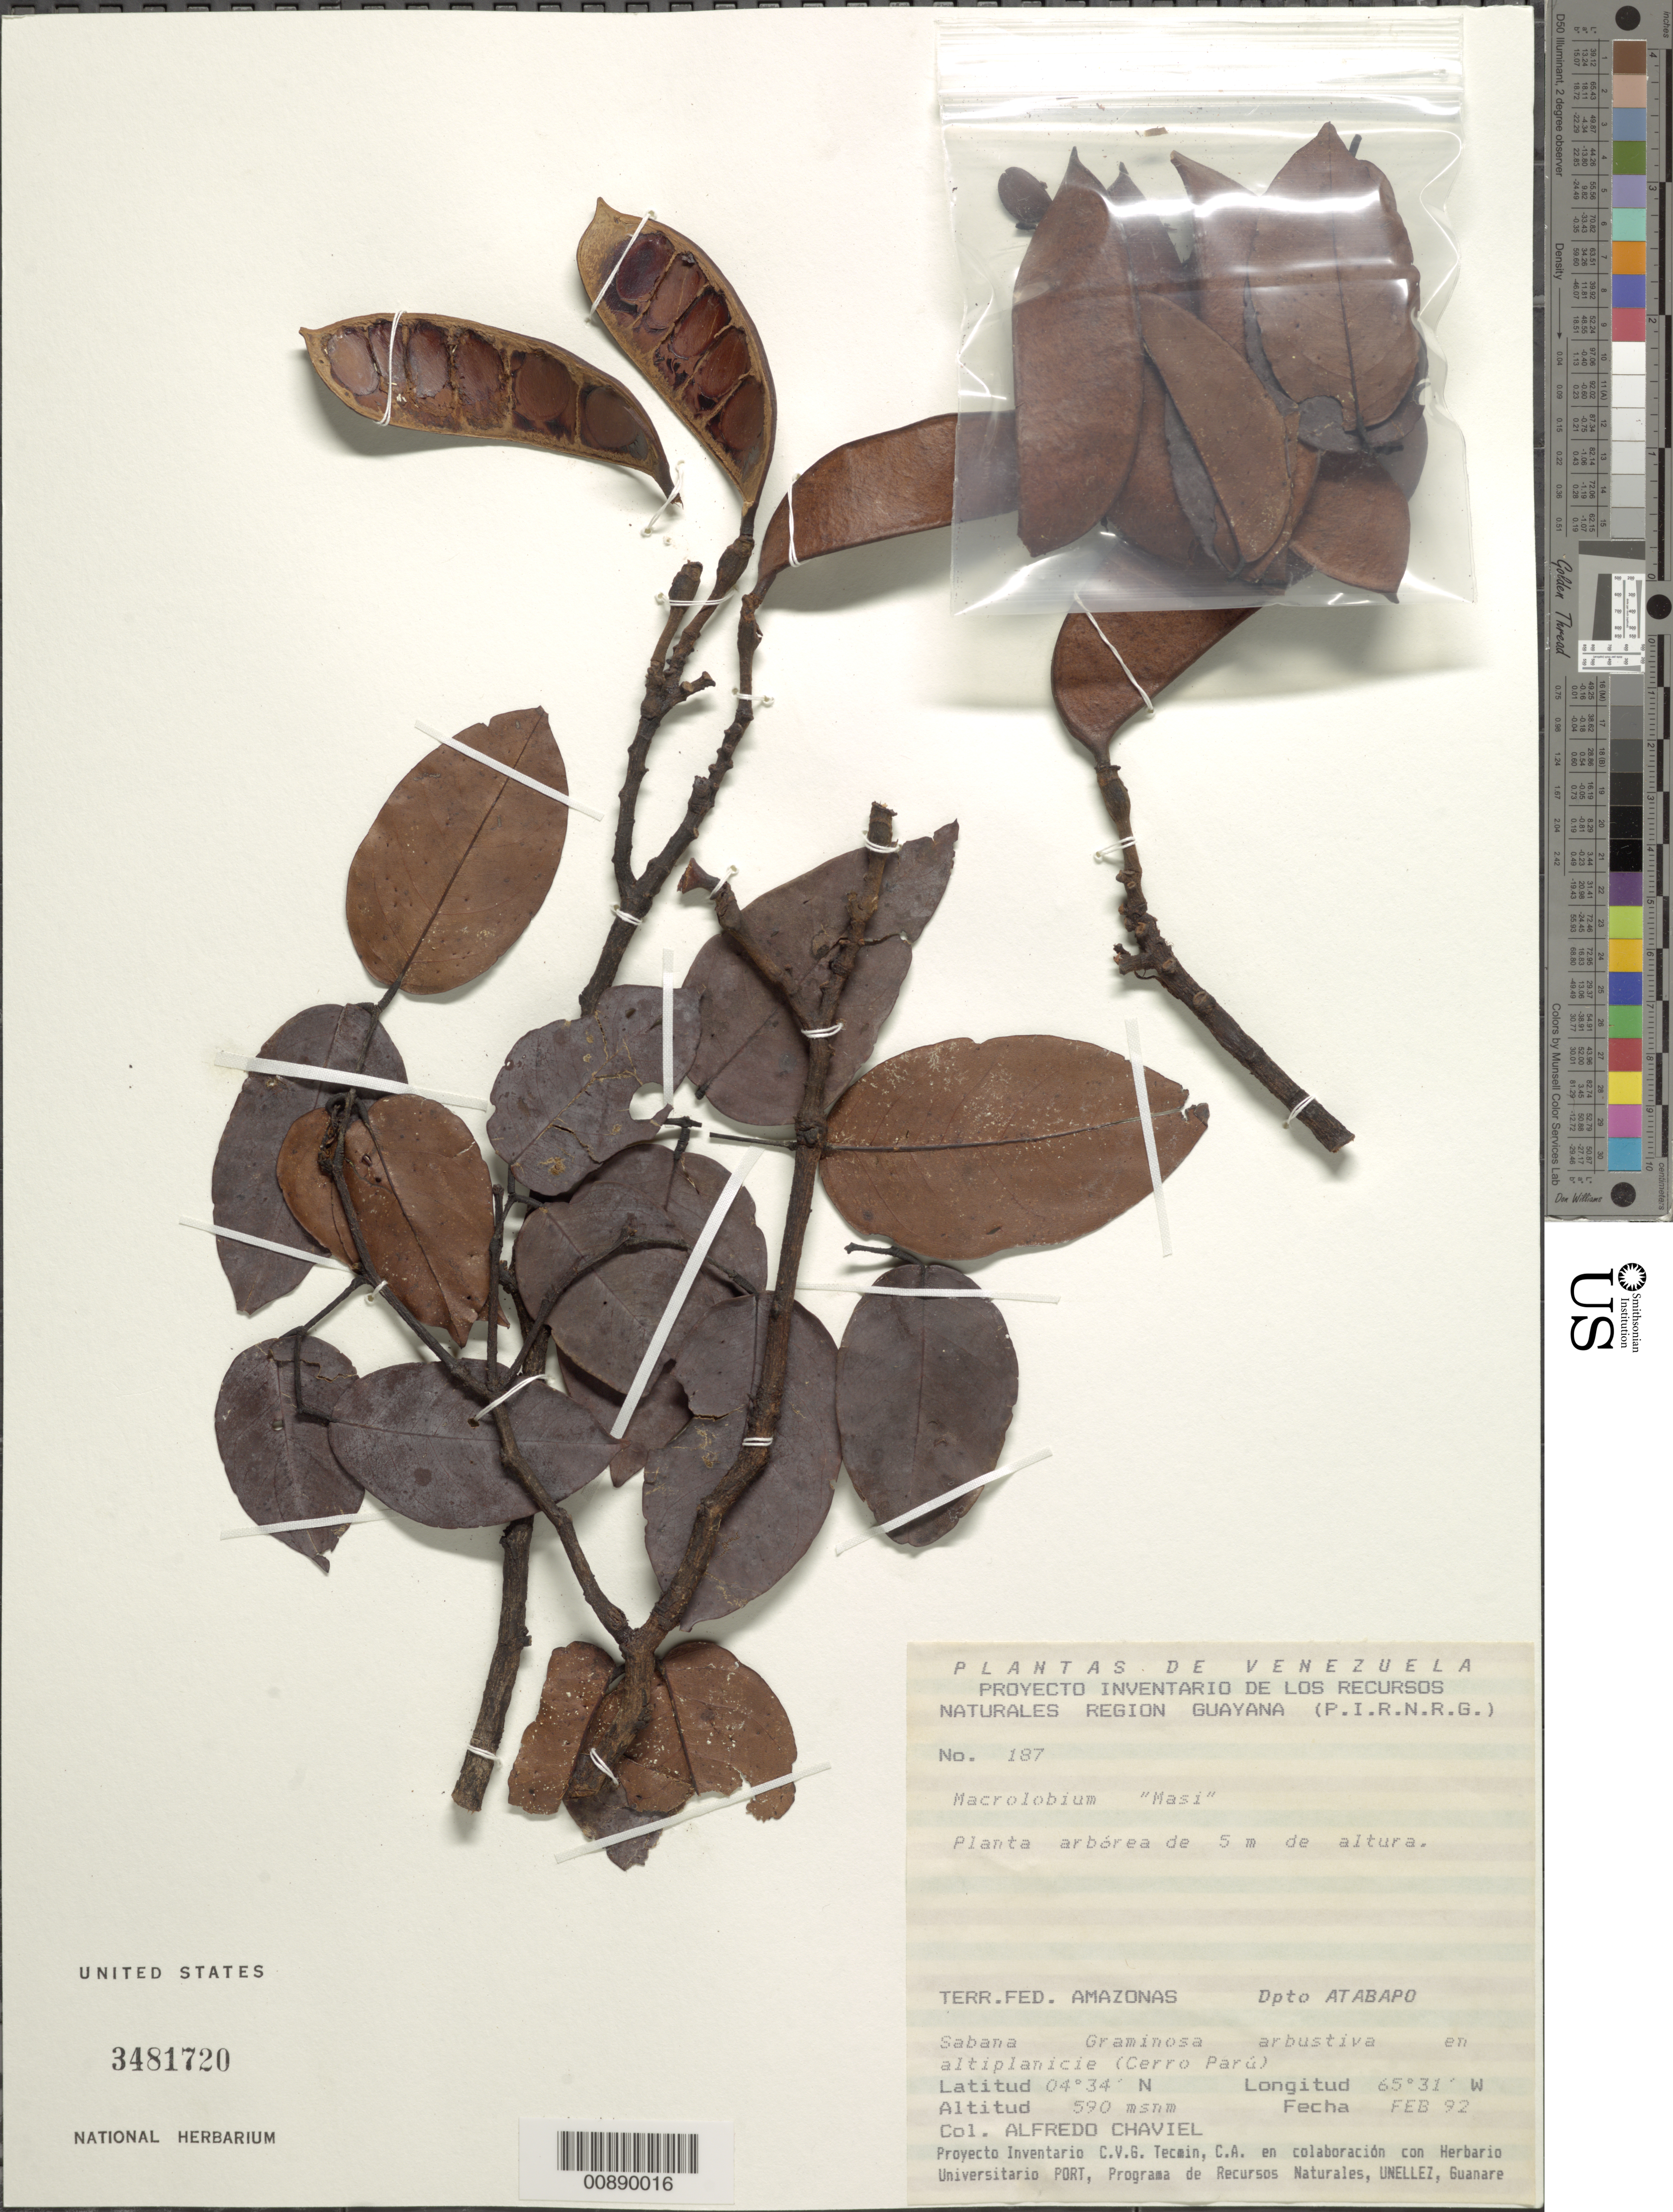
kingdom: Plantae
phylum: Tracheophyta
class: Magnoliopsida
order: Fabales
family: Fabaceae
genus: Macrolobium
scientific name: Macrolobium sp.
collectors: A. Chaviel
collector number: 187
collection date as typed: Feb-92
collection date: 1992-02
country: Venezuela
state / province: Amazonas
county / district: Atabapo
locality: Cerro Parú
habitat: Sabana graminosa arbustiva en altiplanicie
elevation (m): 590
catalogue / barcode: US 3481720